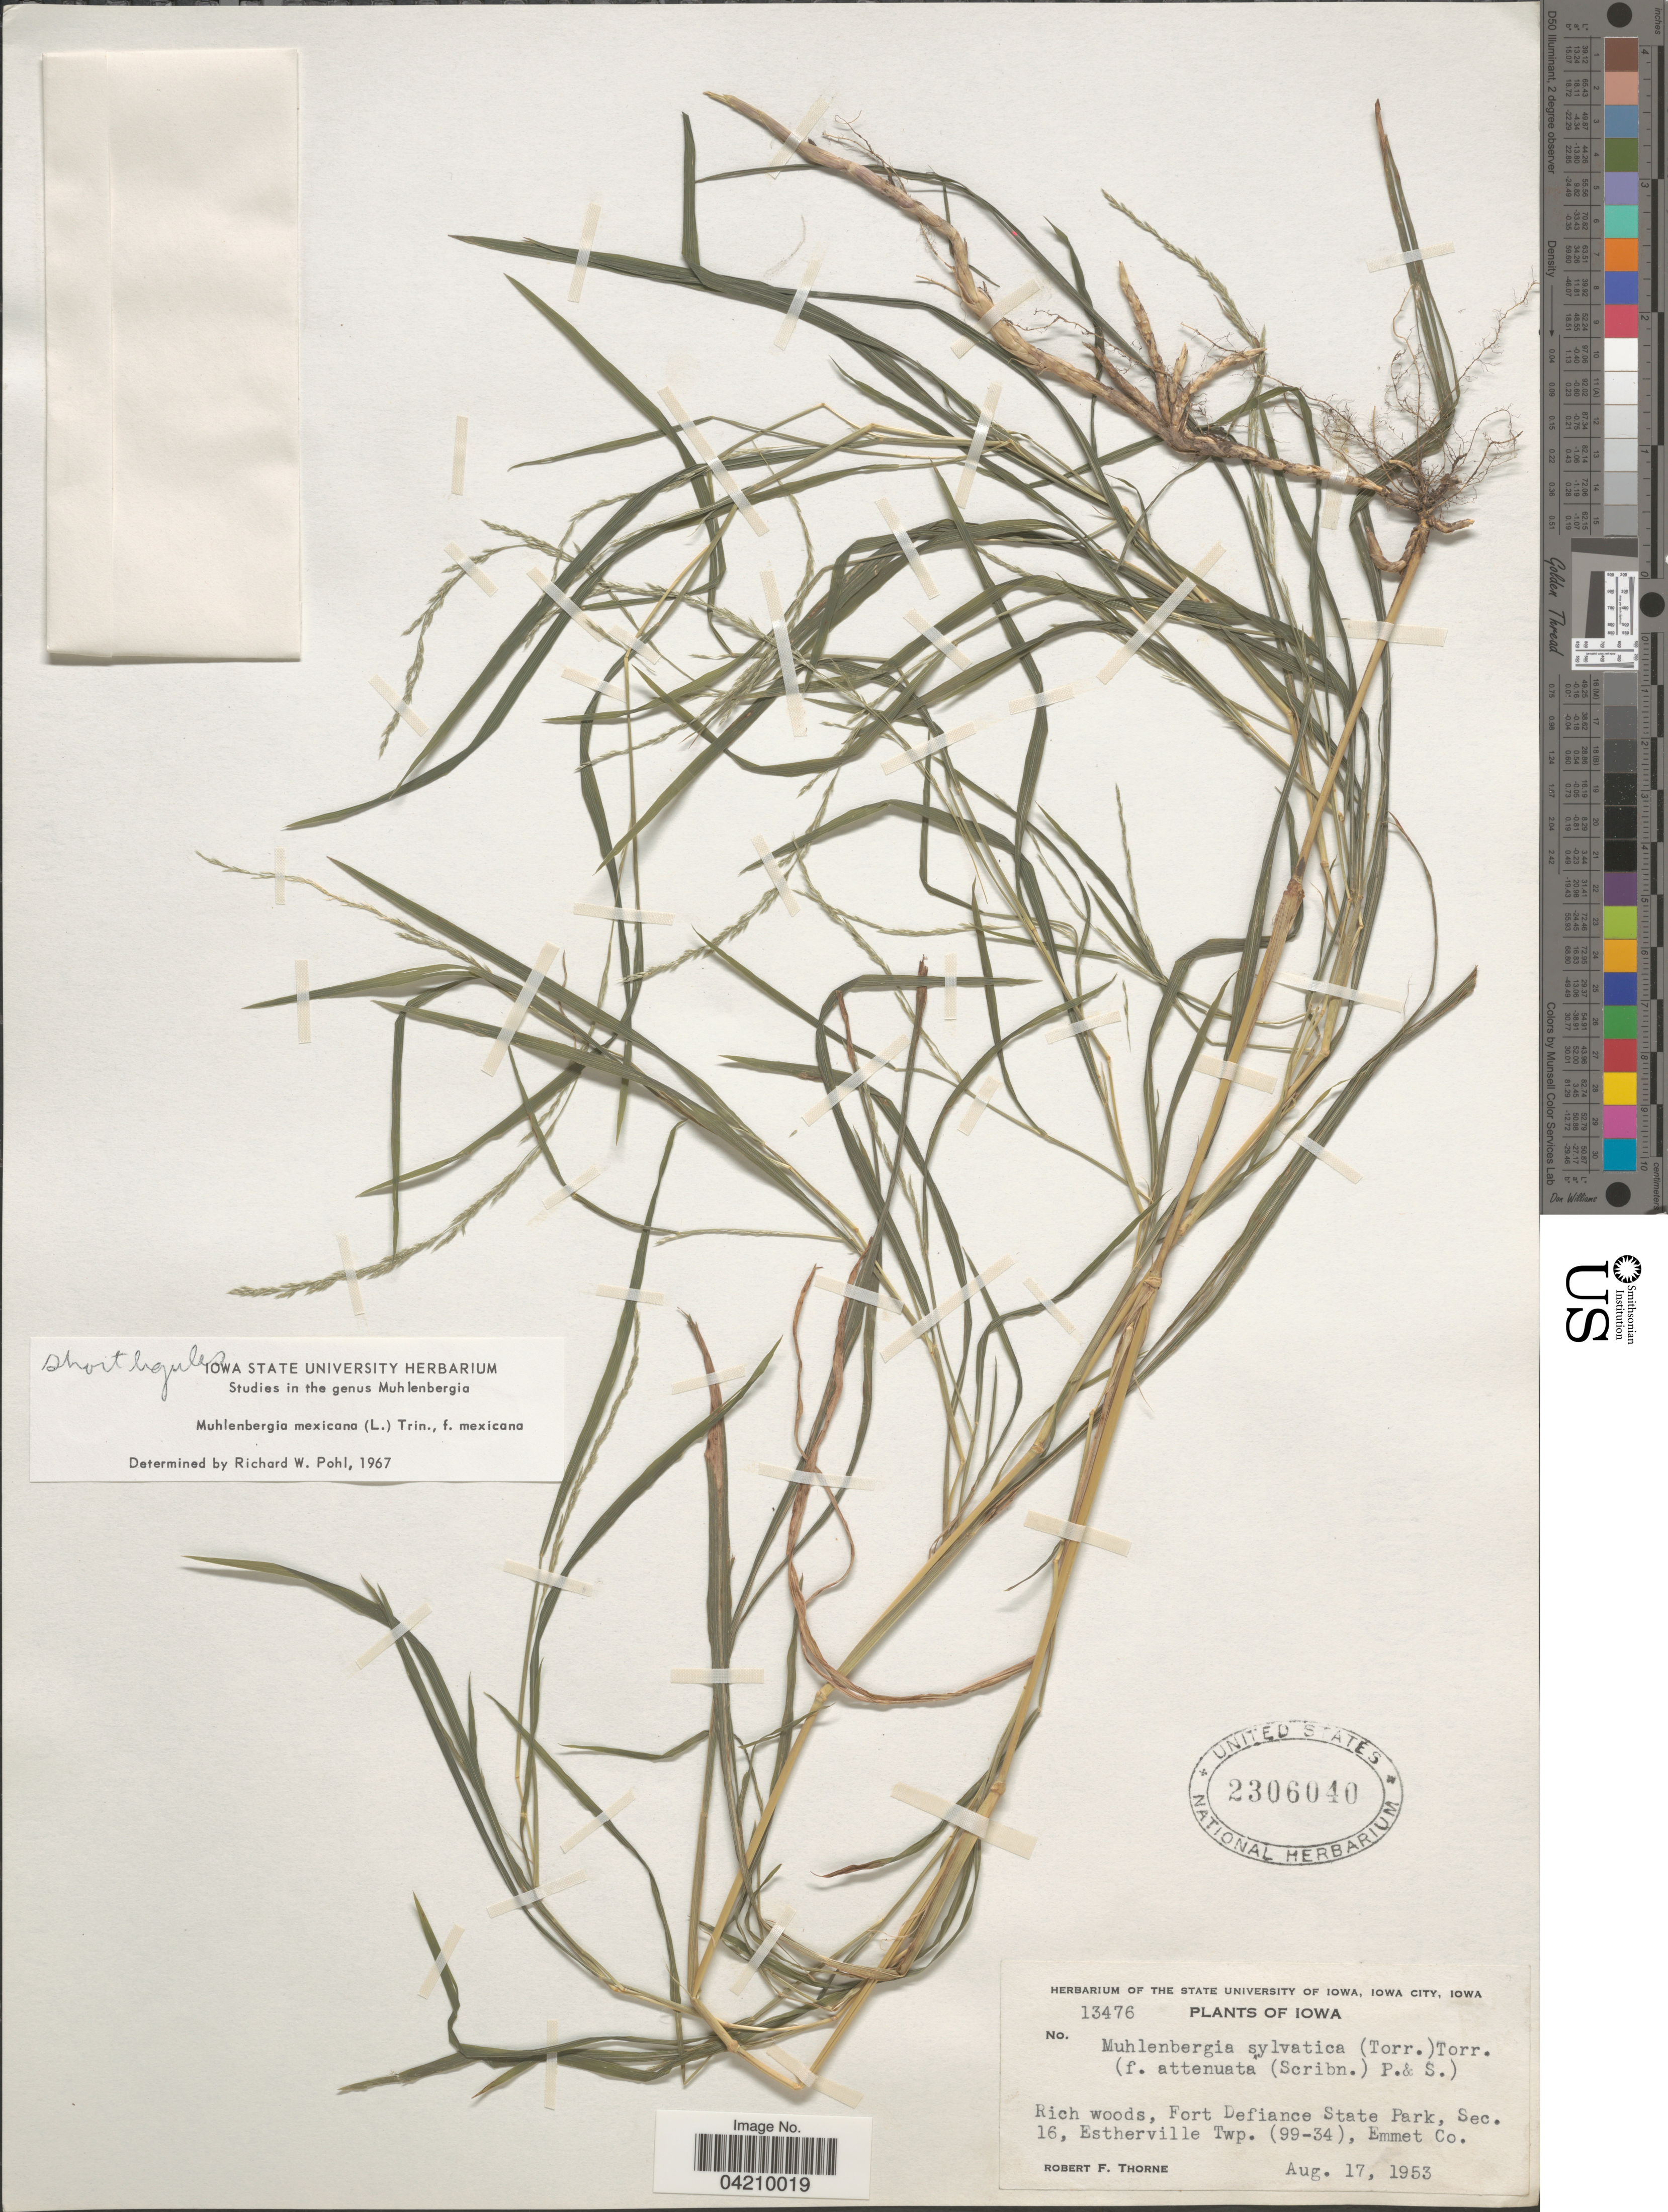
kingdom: Plantae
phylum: Tracheophyta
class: Liliopsida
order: Poales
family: Poaceae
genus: Muhlenbergia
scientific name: Muhlenbergia mexicana var. mexicana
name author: (L.) Trin.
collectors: R. F. Thorne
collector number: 13476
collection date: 1953-08-17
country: United States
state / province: Iowa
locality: Rich woods, Fort Defiance State Park, Sec. 16, Estherville Twp. (99-34), Emmet Co.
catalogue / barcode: US 2306040